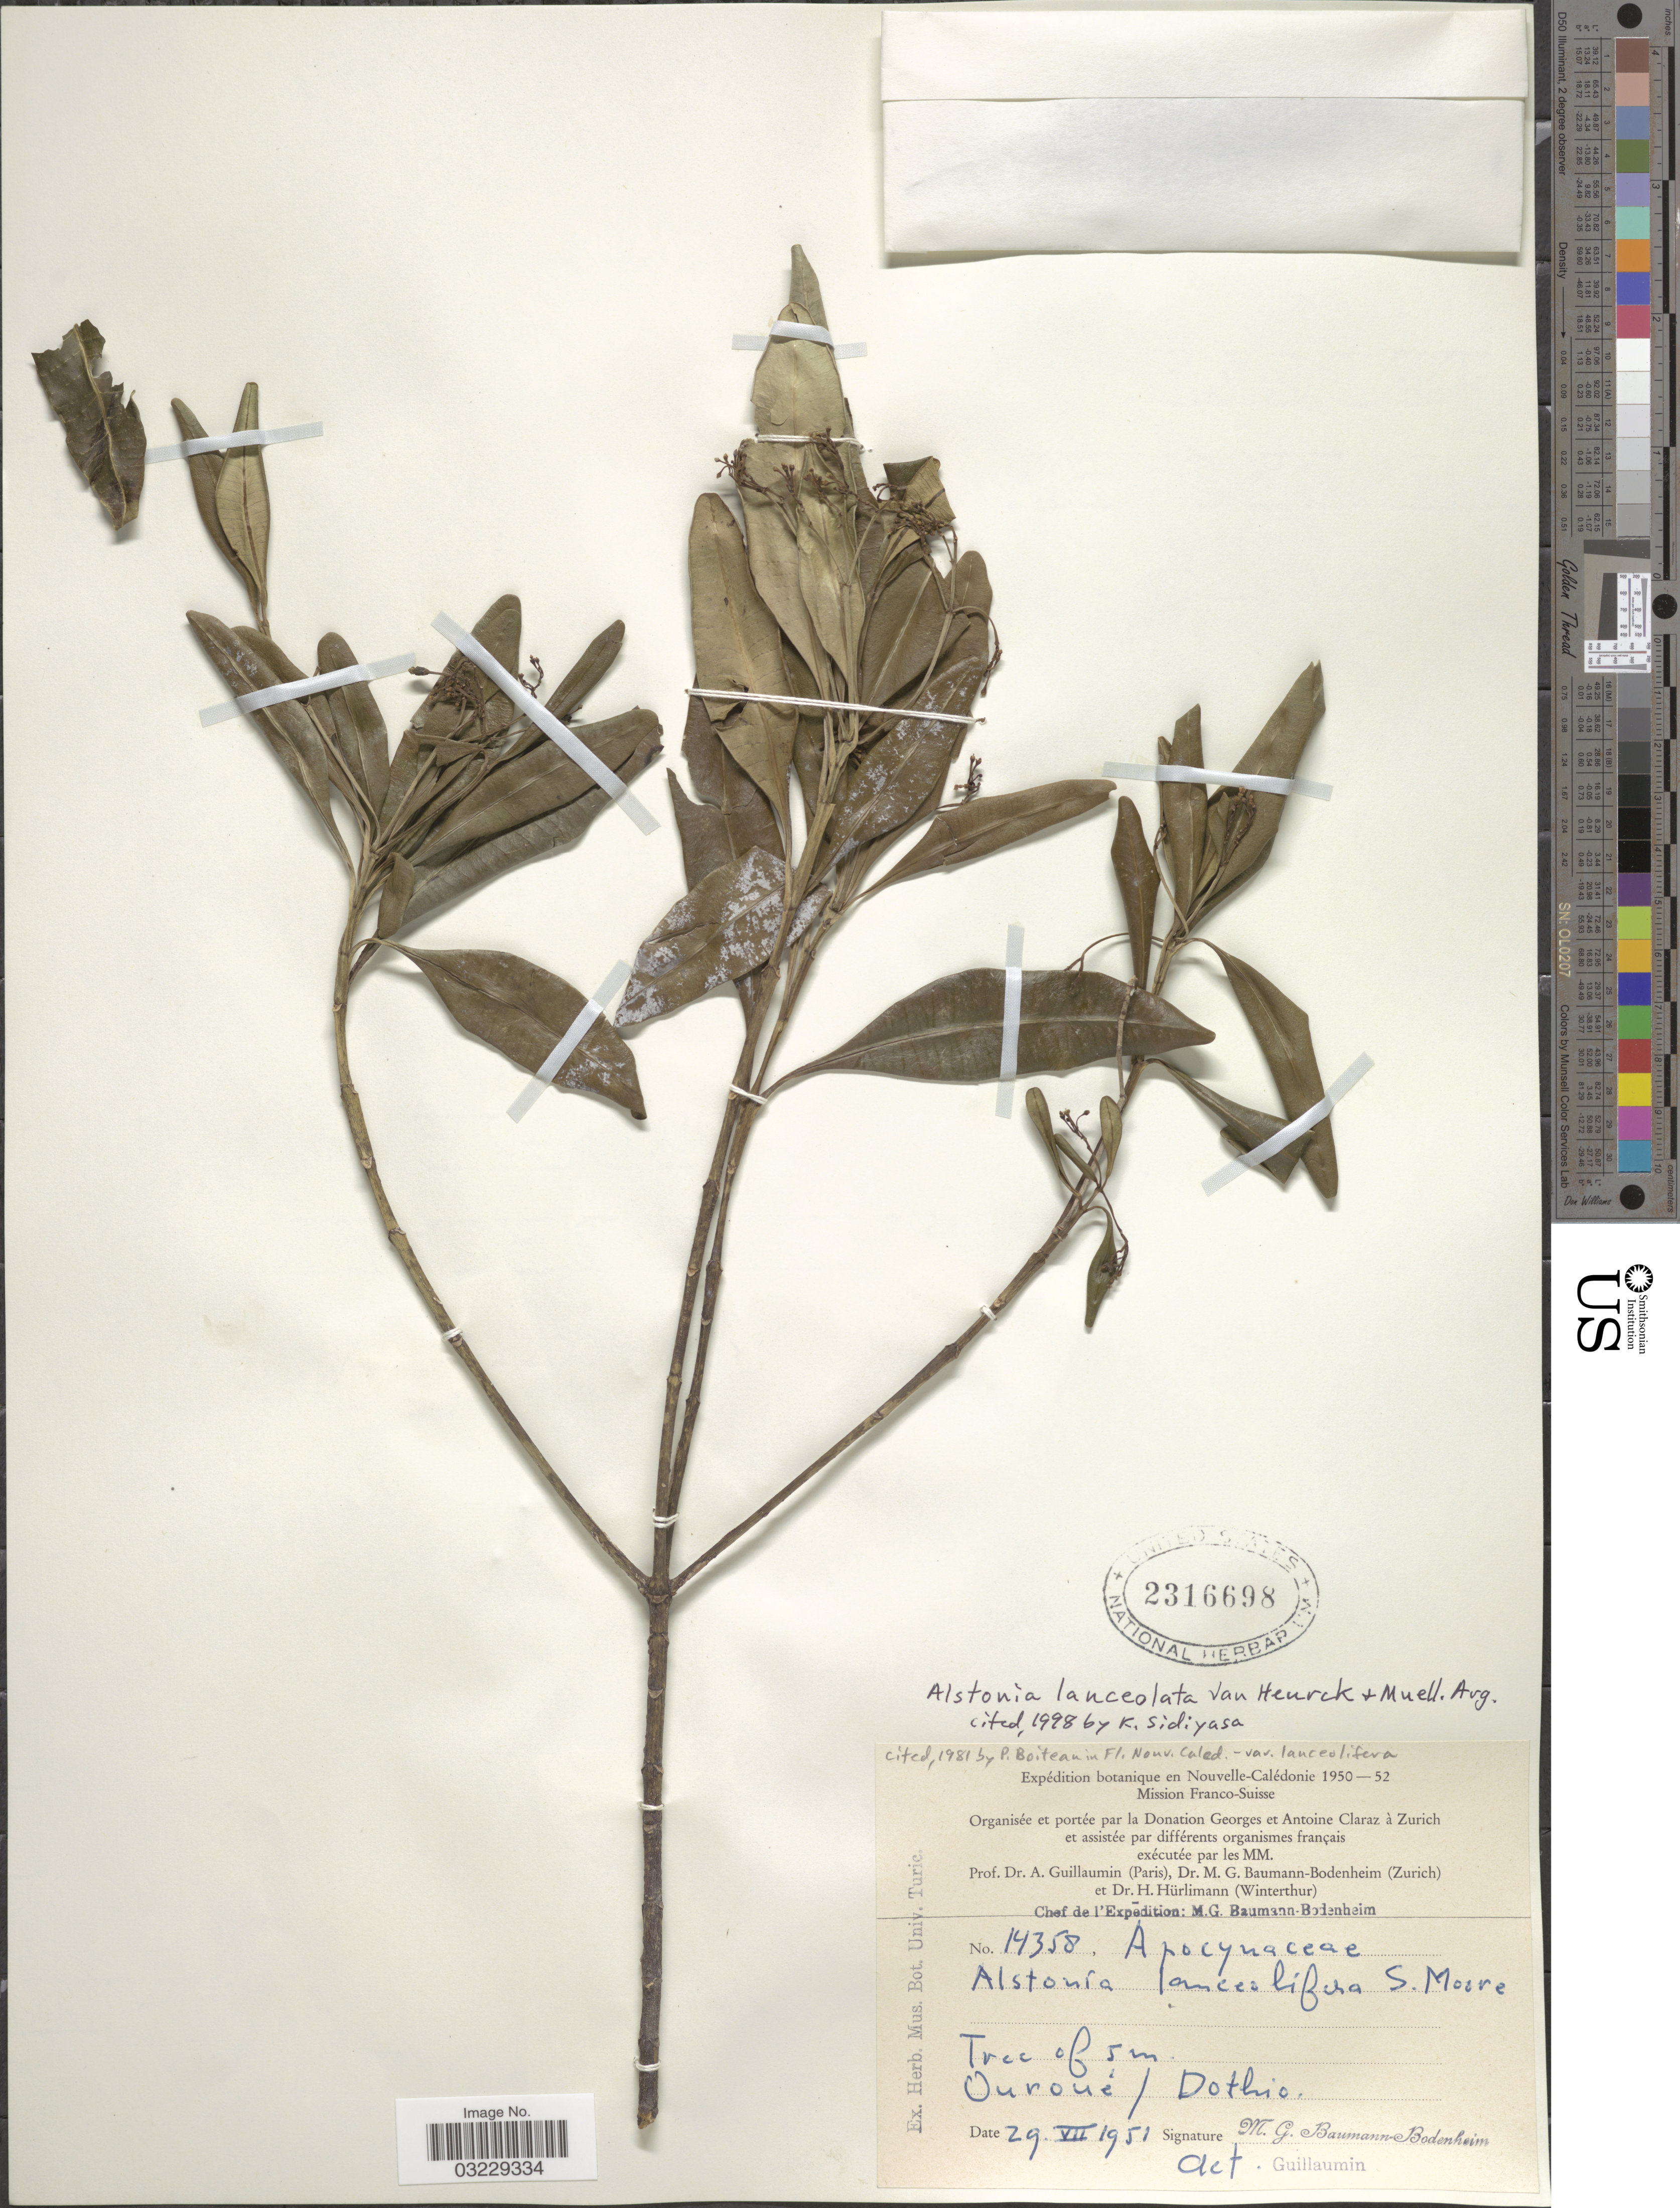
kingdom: Plantae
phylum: Tracheophyta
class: Magnoliopsida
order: Gentianales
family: Apocynaceae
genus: Alstonia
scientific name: Alstonia lanceolata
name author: Van Heurck & Müll. Arg.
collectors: M. G. Baumann-Bodenheim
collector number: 14358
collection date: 1951-07-29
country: New Caledonia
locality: Ouroué/ Dothio.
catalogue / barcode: US 2316698